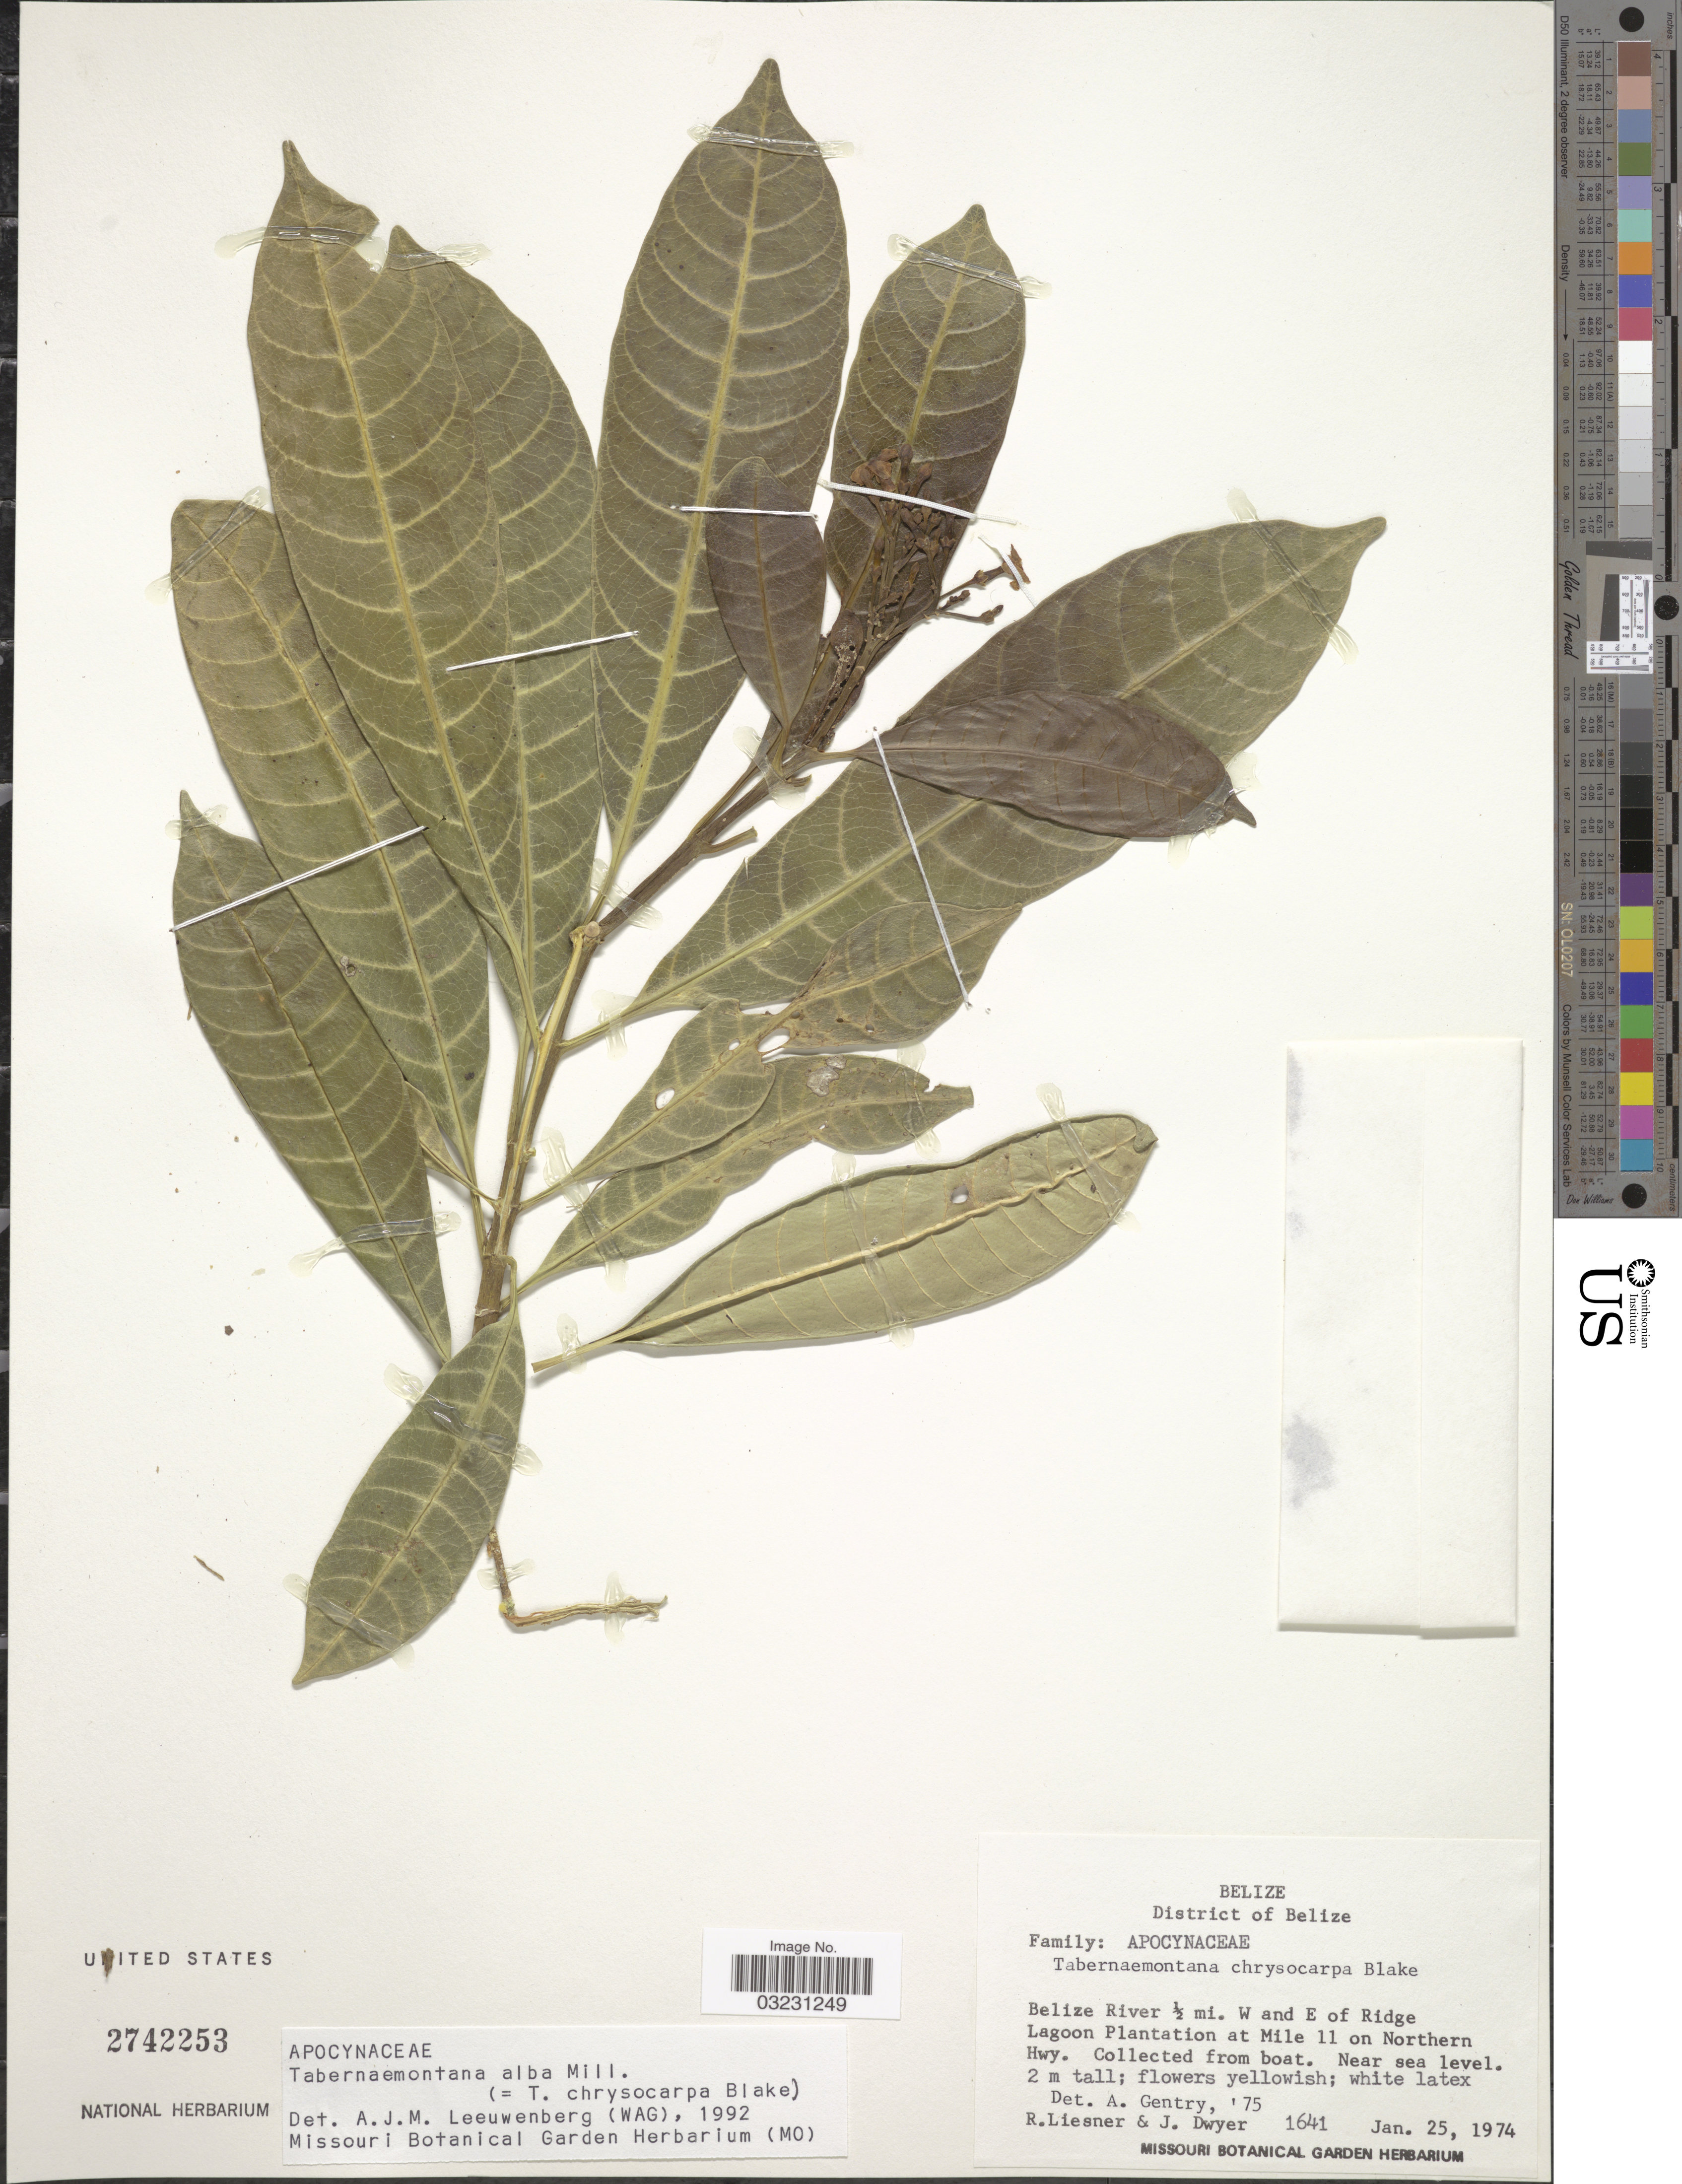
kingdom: Plantae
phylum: Tracheophyta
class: Magnoliopsida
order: Gentianales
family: Apocynaceae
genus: Tabernaemontana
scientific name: Tabernaemontana alba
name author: Mill.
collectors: R. L. Liesner & J. Dwyer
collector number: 1641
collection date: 1974-01-25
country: Belize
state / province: Belize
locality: District of Belize, Belize River ½ mi. W and E of Ridge Lagoon Plantation at Mile 11 on Northern Hwy.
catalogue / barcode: US 2742253